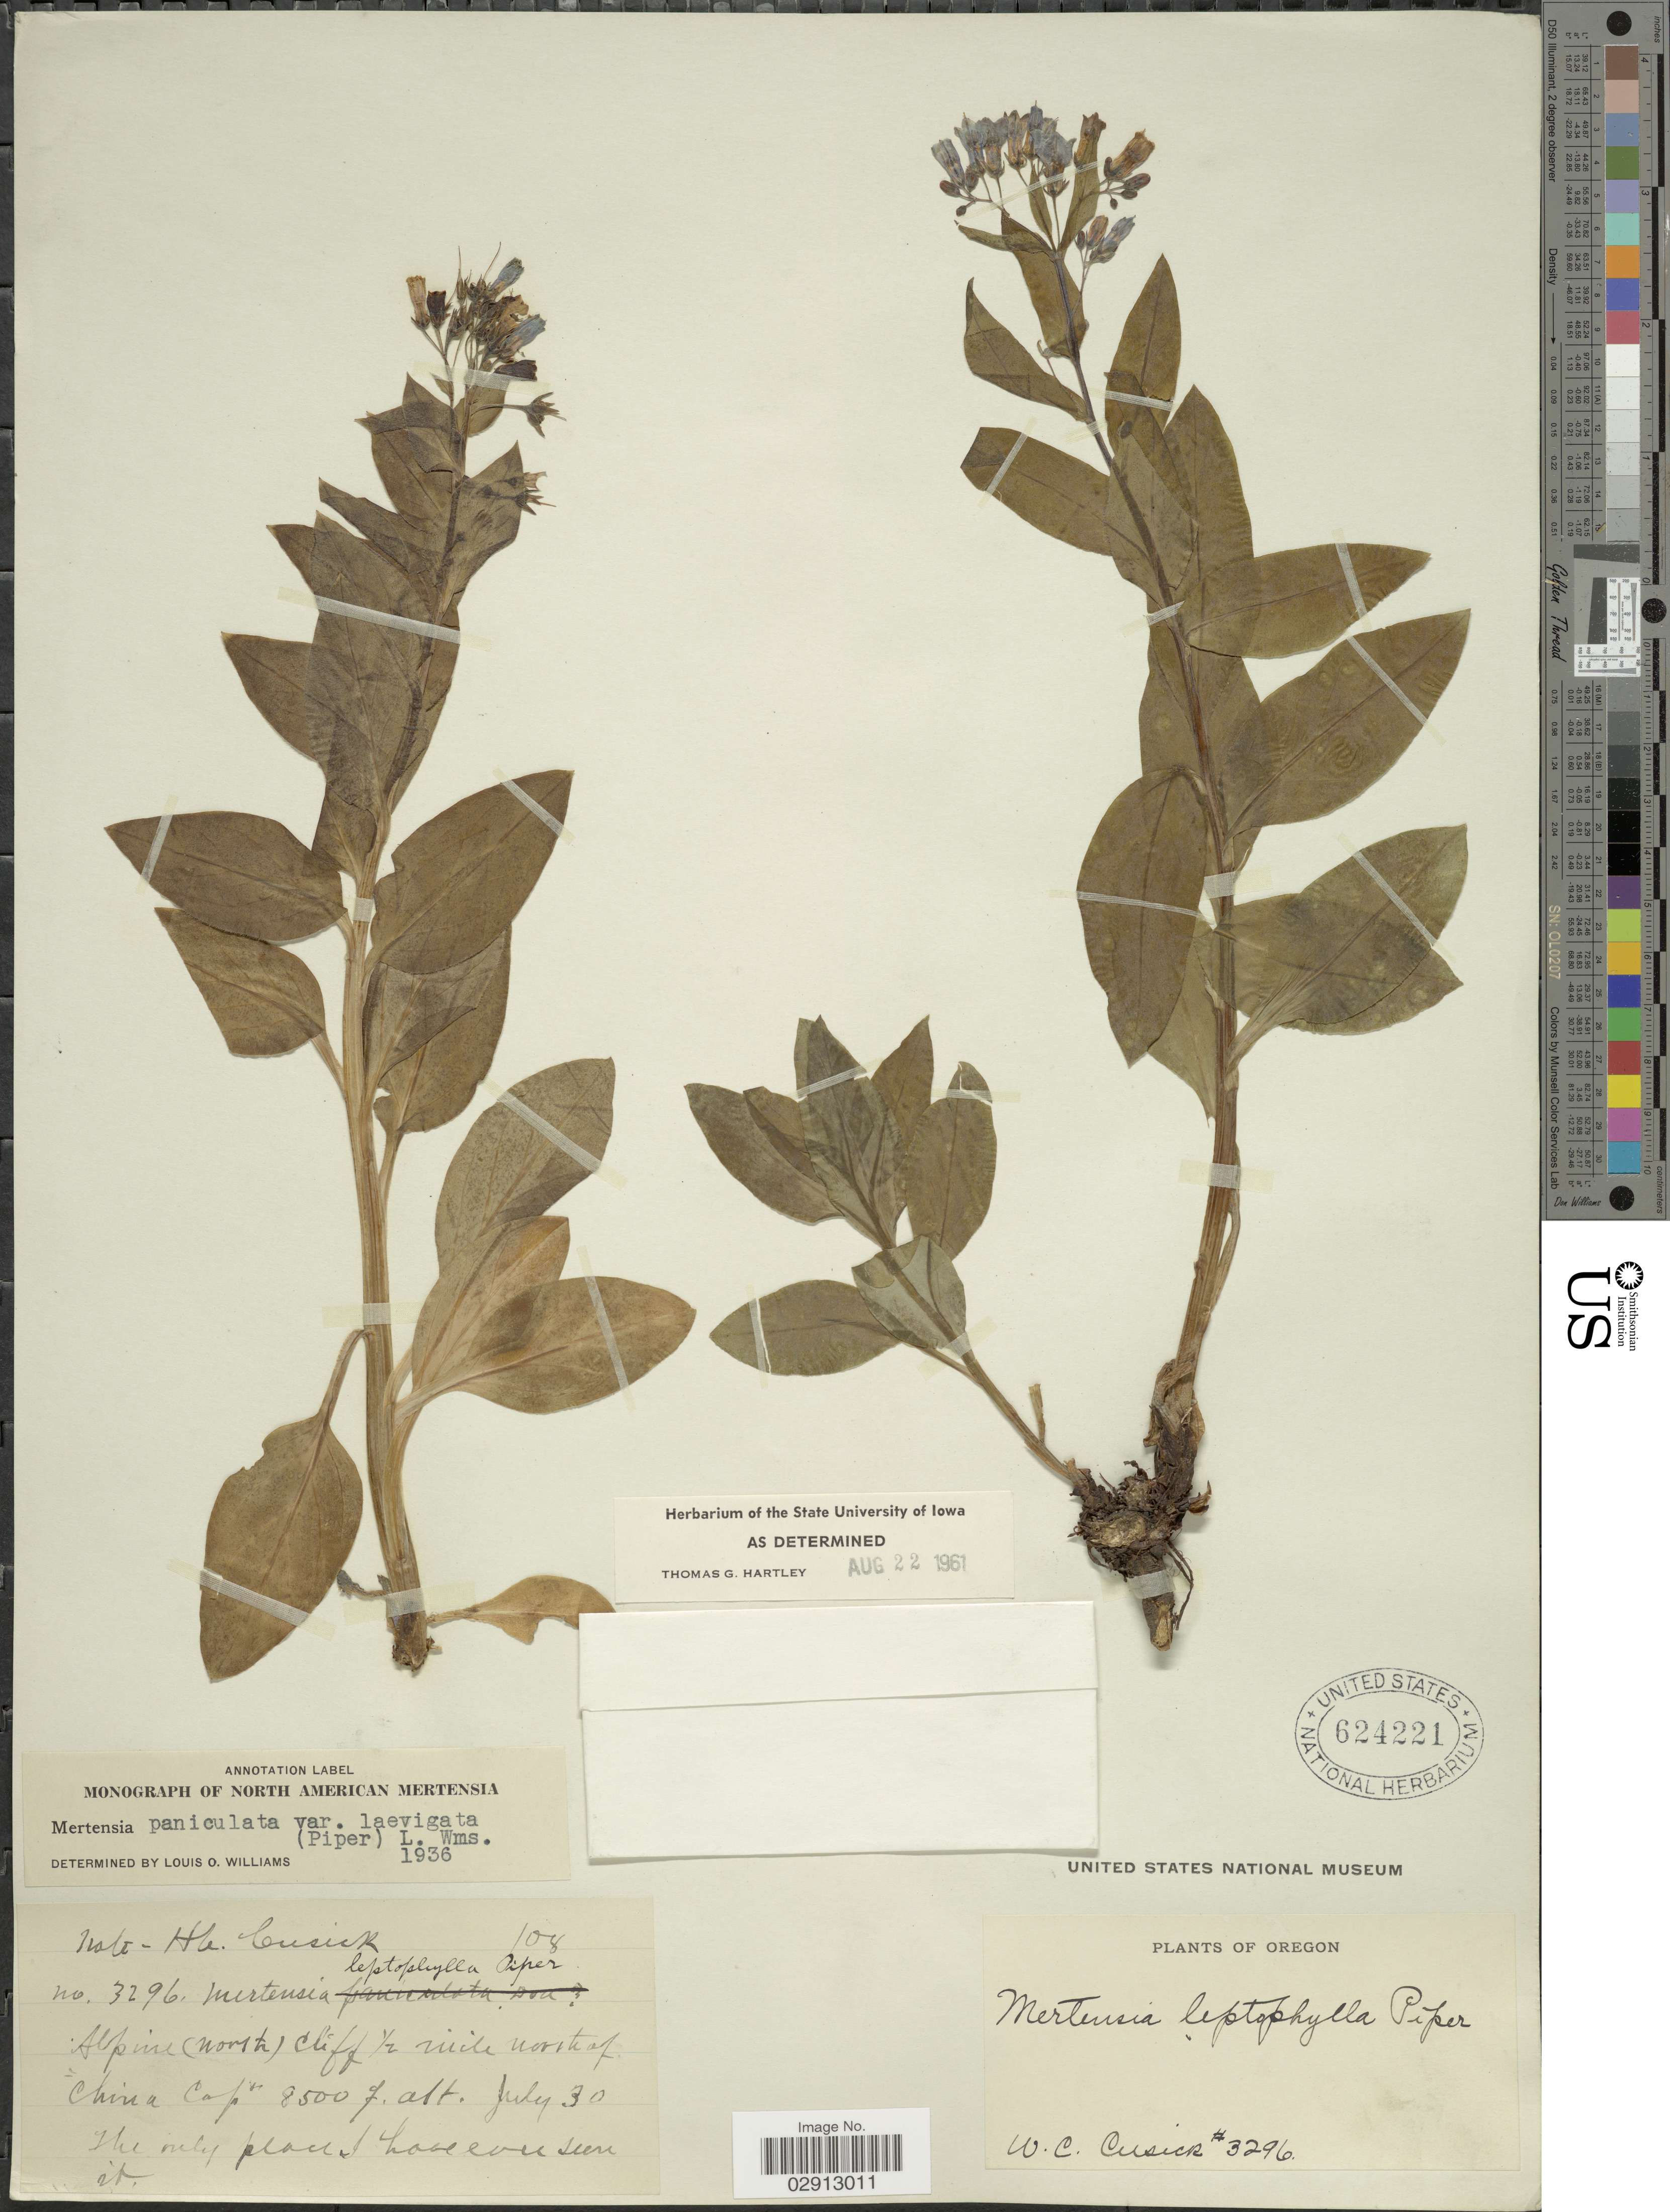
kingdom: Plantae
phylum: Tracheophyta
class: Magnoliopsida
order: Boraginales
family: Boraginaceae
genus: Mertensia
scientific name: Mertensia paniculata var. laevigata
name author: (Piper) L.O. Williams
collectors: W. C. Cusick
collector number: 3296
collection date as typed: Transcribed d/m/y: 30/7/8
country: United States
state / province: Oregon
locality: ½ mile north of China Cap.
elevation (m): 2591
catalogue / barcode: US 624221